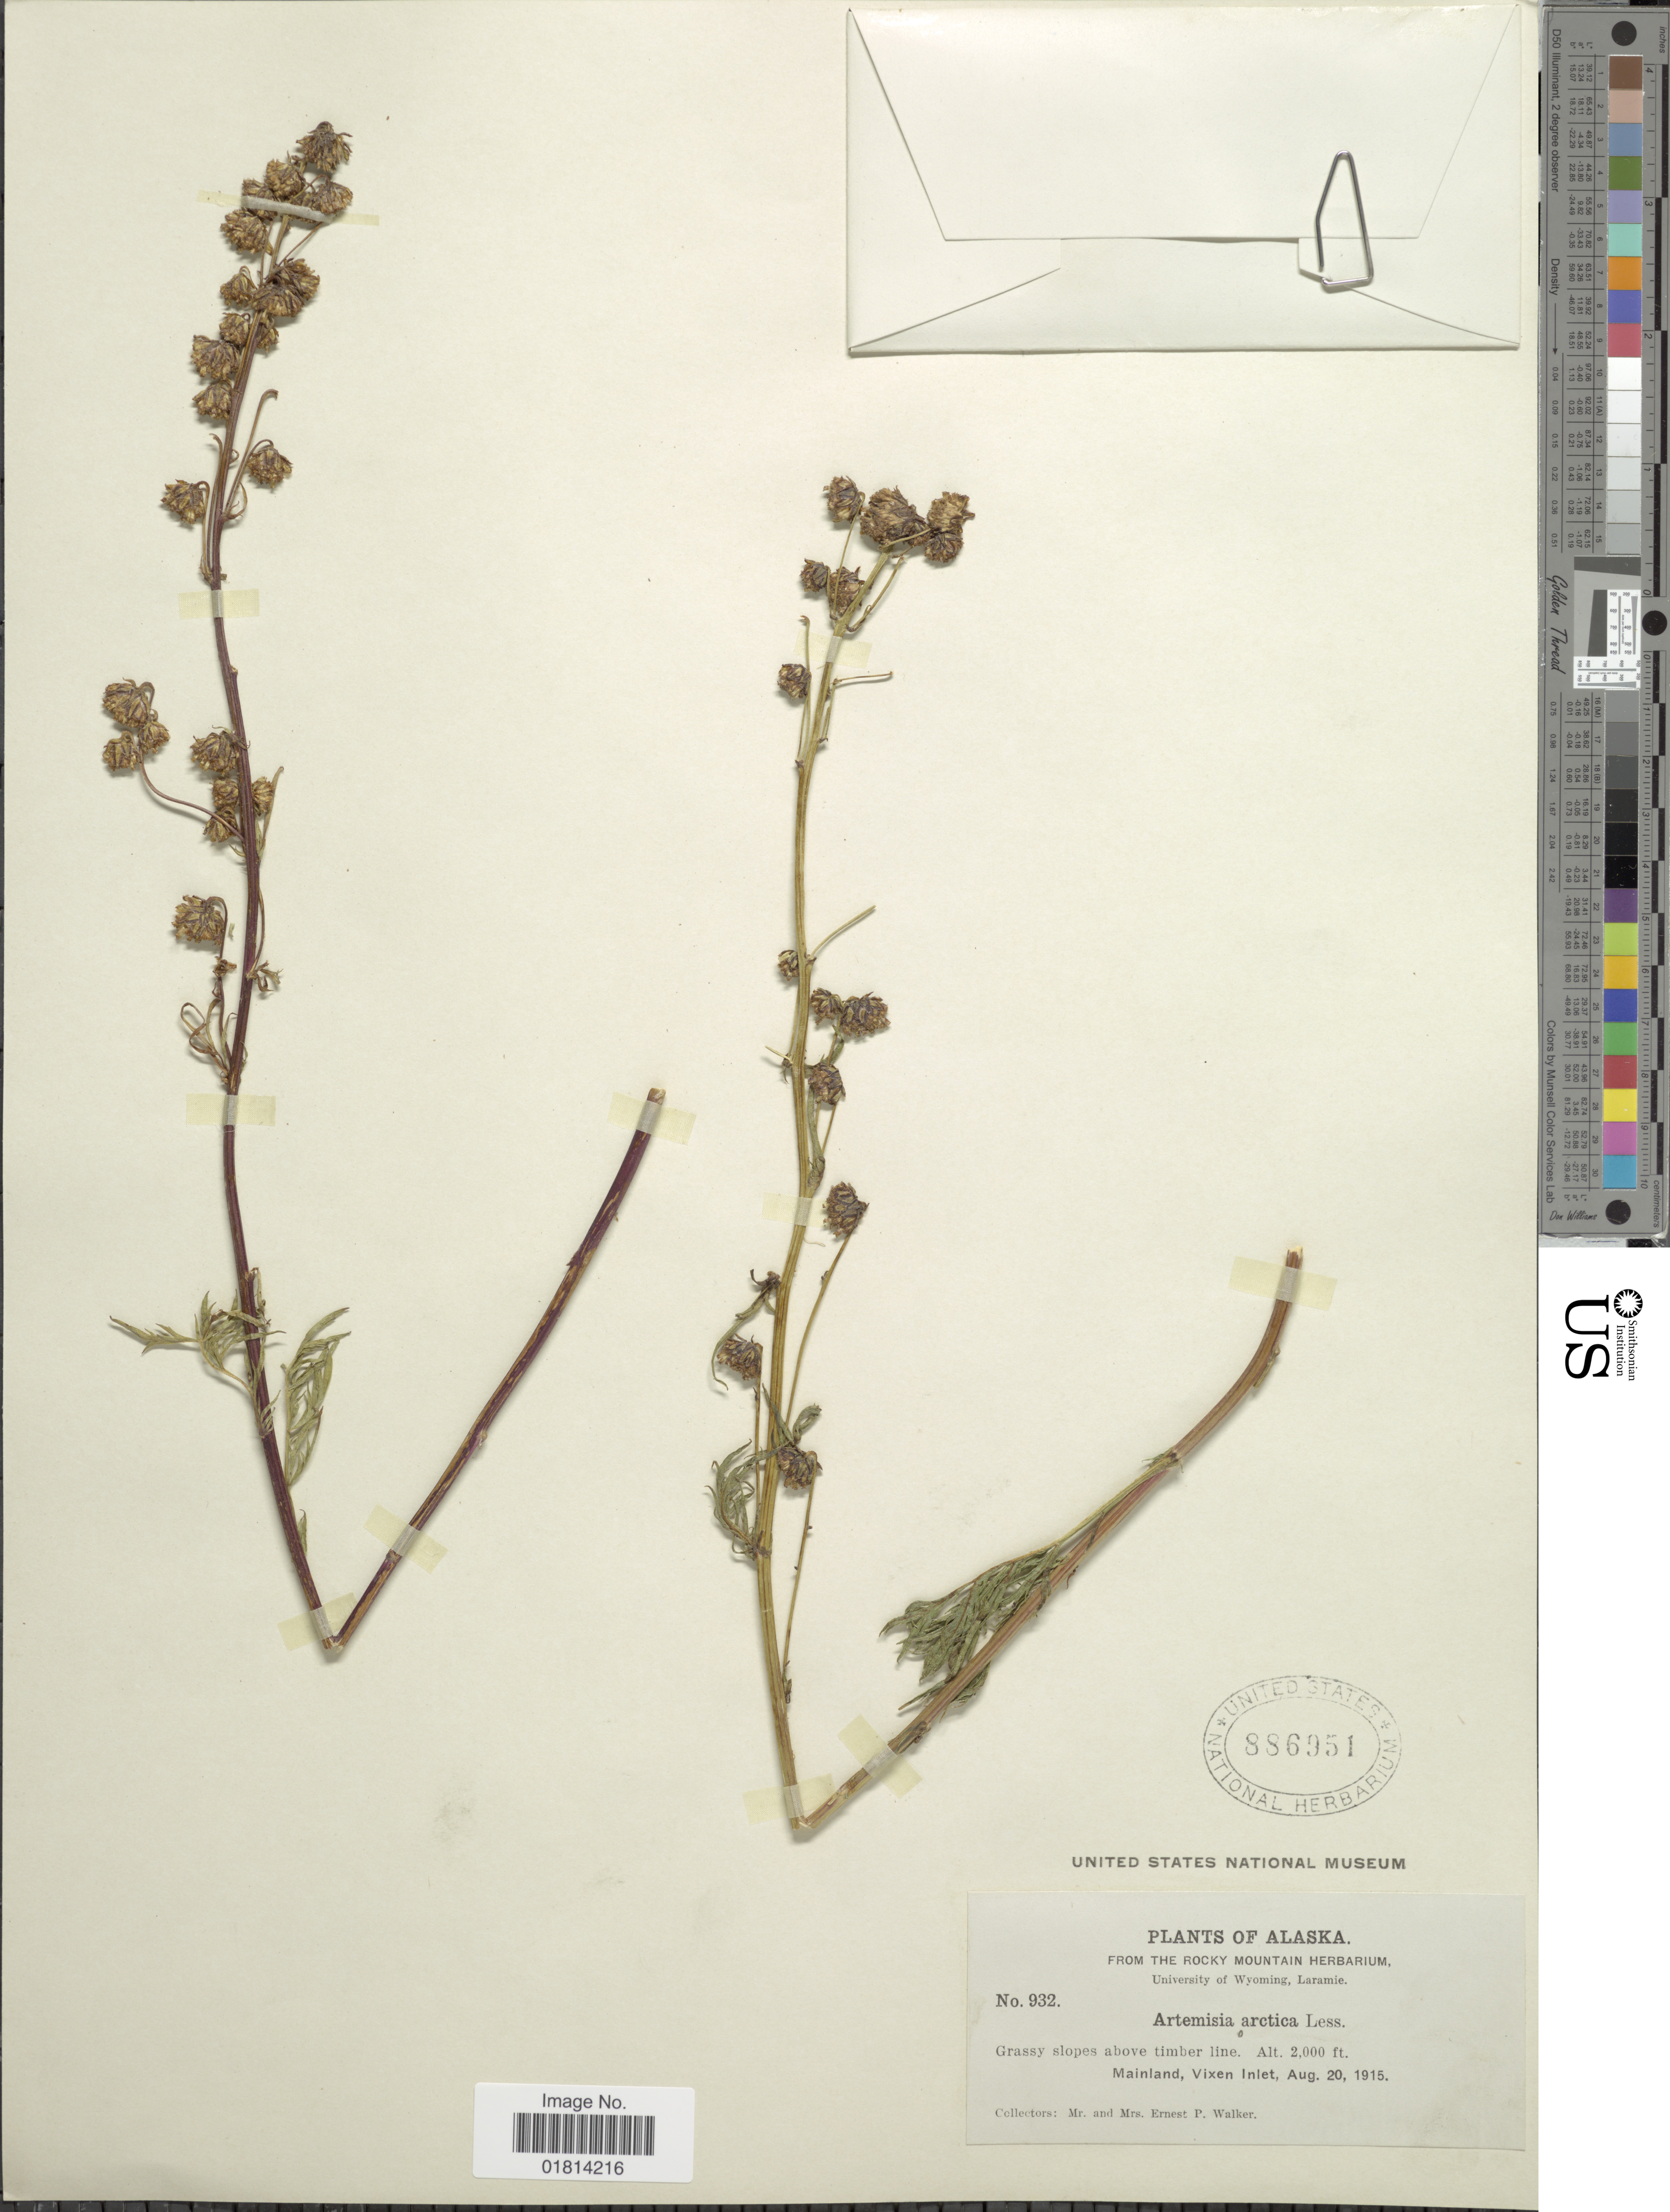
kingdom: Plantae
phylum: Tracheophyta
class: Magnoliopsida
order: Asterales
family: Asteraceae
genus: Artemisia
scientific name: Artemisia arctica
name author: Less.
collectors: E. P. Walker & E. Walker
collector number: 932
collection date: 1915-08-20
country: United States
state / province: Alaska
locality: Grassy slopes above timber line. Mainland, Vixen Inlet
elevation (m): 610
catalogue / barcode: US 886951